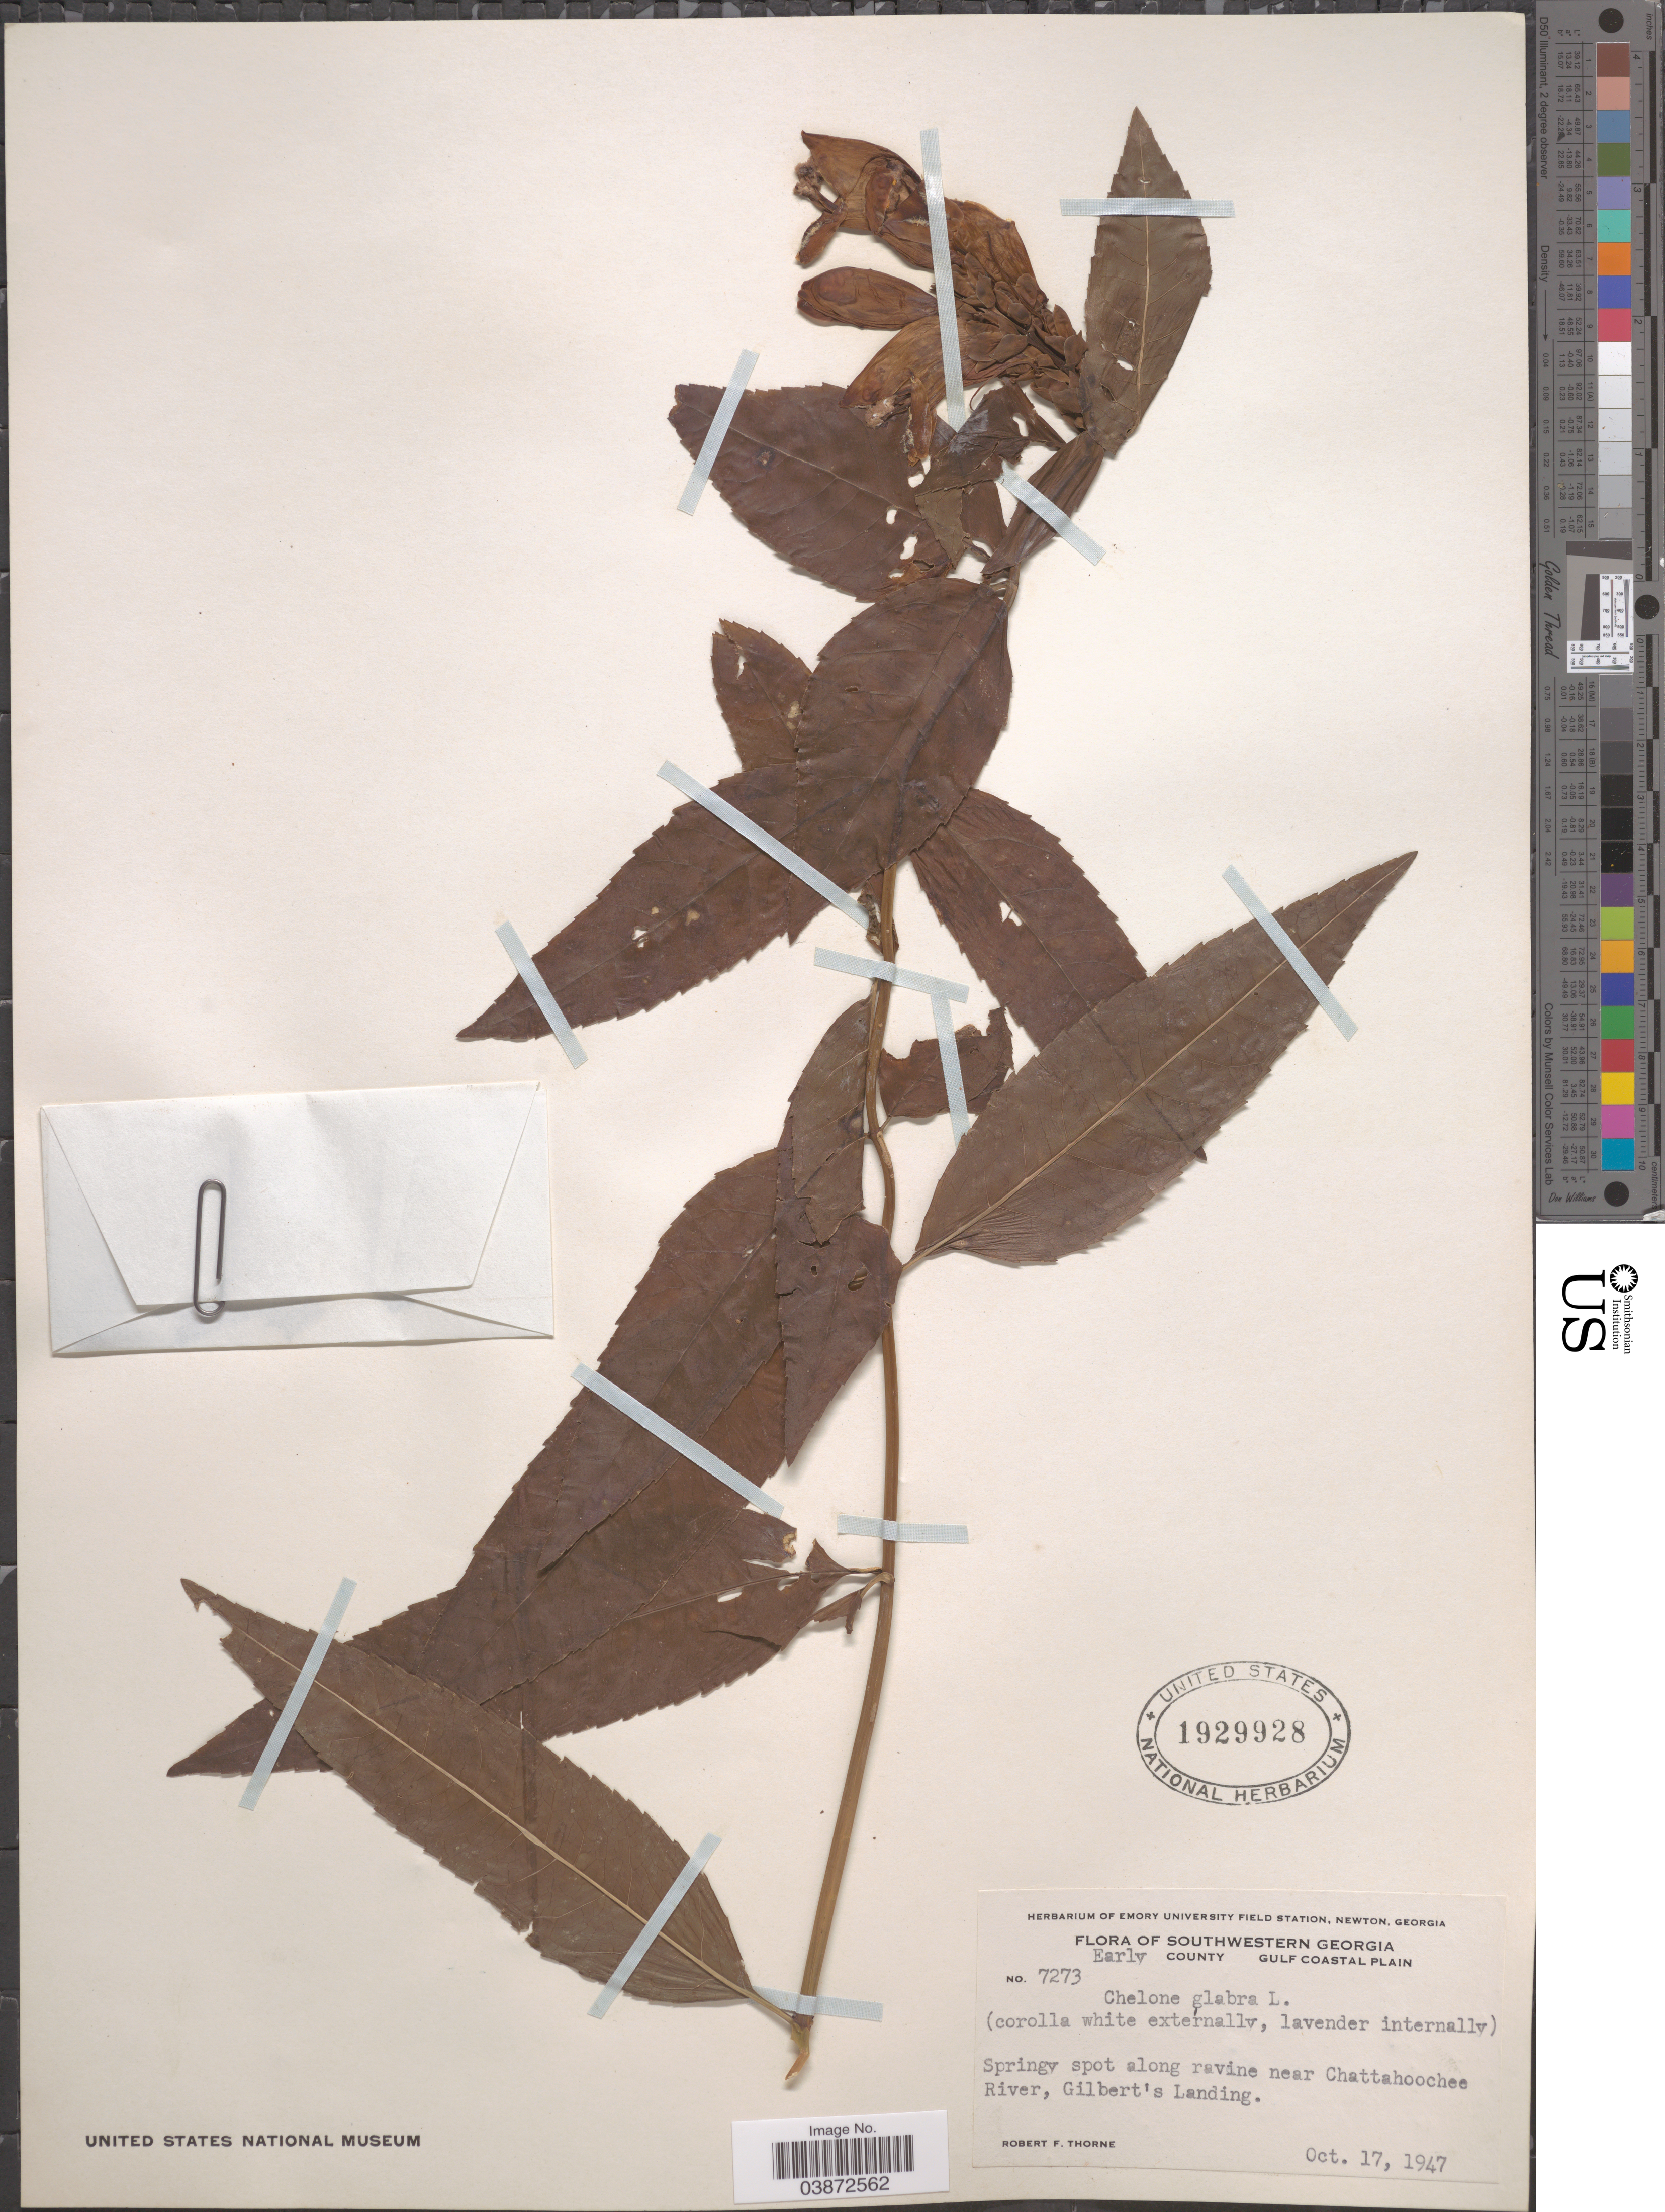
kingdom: Plantae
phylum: Tracheophyta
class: Magnoliopsida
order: Lamiales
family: Plantaginaceae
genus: Chelone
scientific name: Chelone glabra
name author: L.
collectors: R. F. Thorne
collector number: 7273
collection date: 1947-10-17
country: United States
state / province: Georgia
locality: Southwestern Georgia. Early County. Gulf Coastal Plain. Springy spot along ravine near Chattahoochee River, Gilbert's Landing.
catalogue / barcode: US 1929928